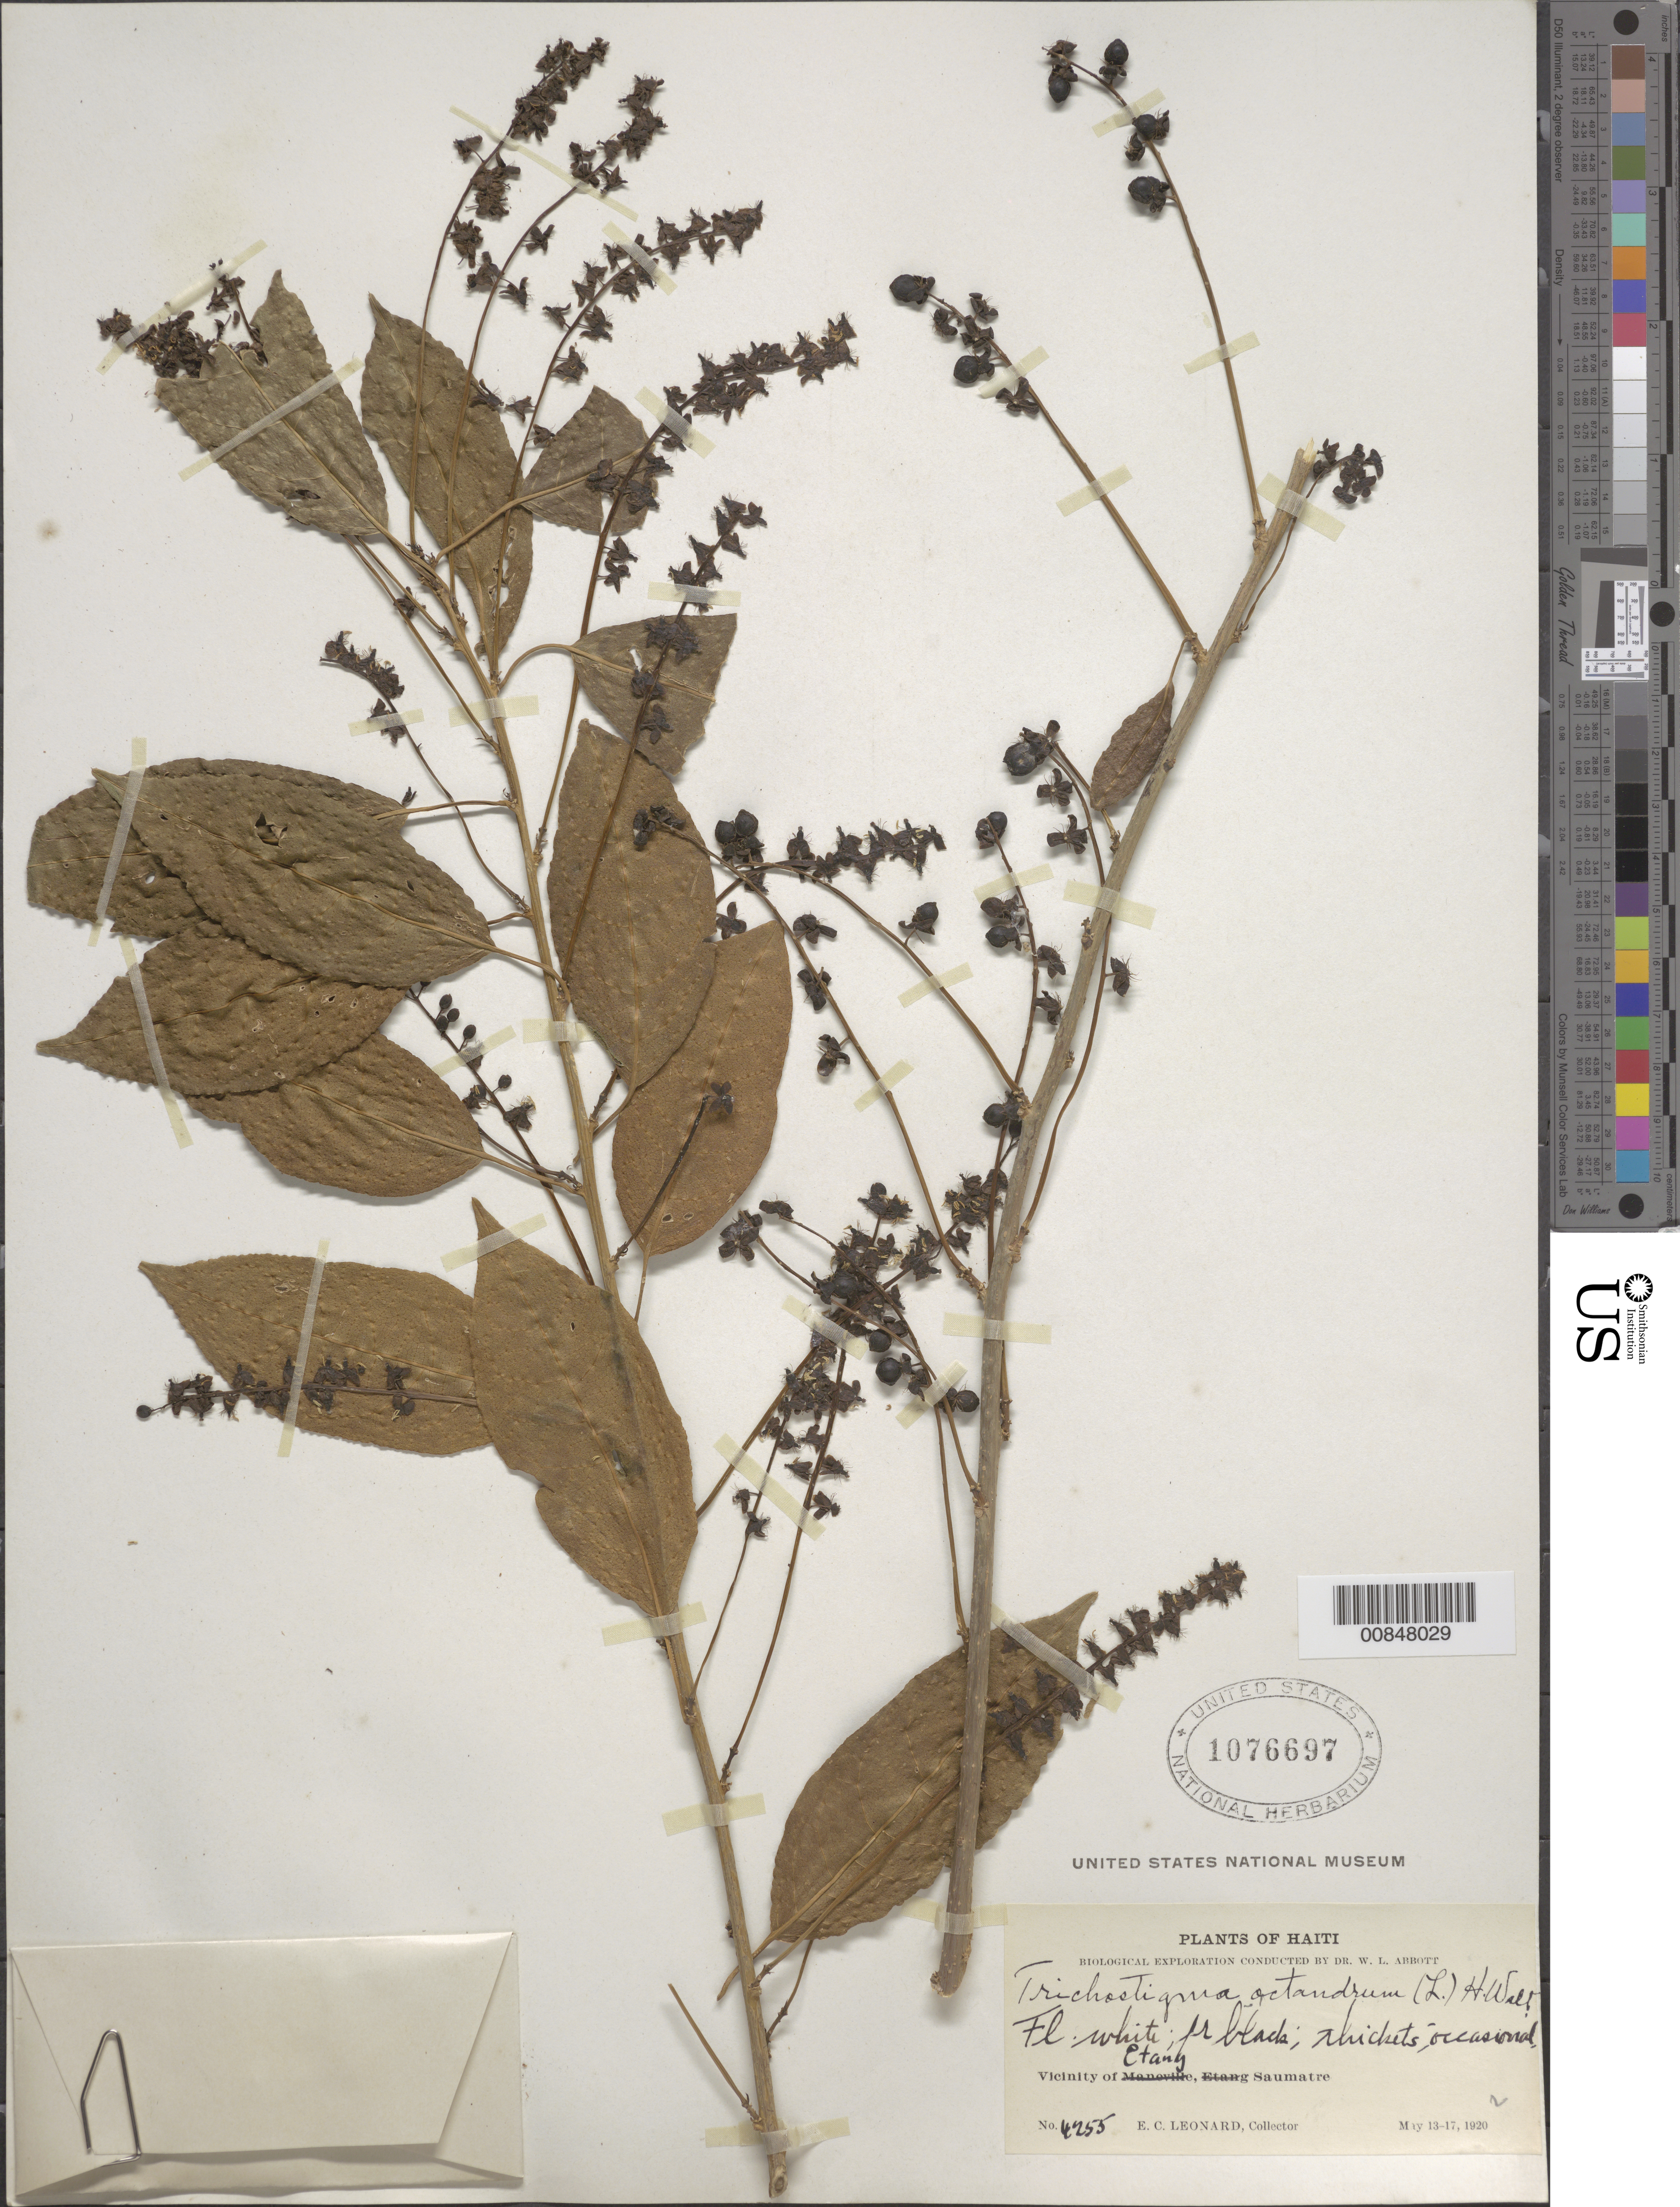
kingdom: Plantae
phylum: Tracheophyta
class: Magnoliopsida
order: Caryophyllales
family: Phytolaccaceae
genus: Trichostigma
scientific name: Trichostigma octandrum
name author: (L.) H. Walter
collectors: E. C. Leonard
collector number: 4255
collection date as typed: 13 May 1920 to 17 May 1920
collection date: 1920-05-13/1920-05-17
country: Haiti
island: Hispaniola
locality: Vicinity of Etang, Saumatre.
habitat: Thickets.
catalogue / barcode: US 1076697